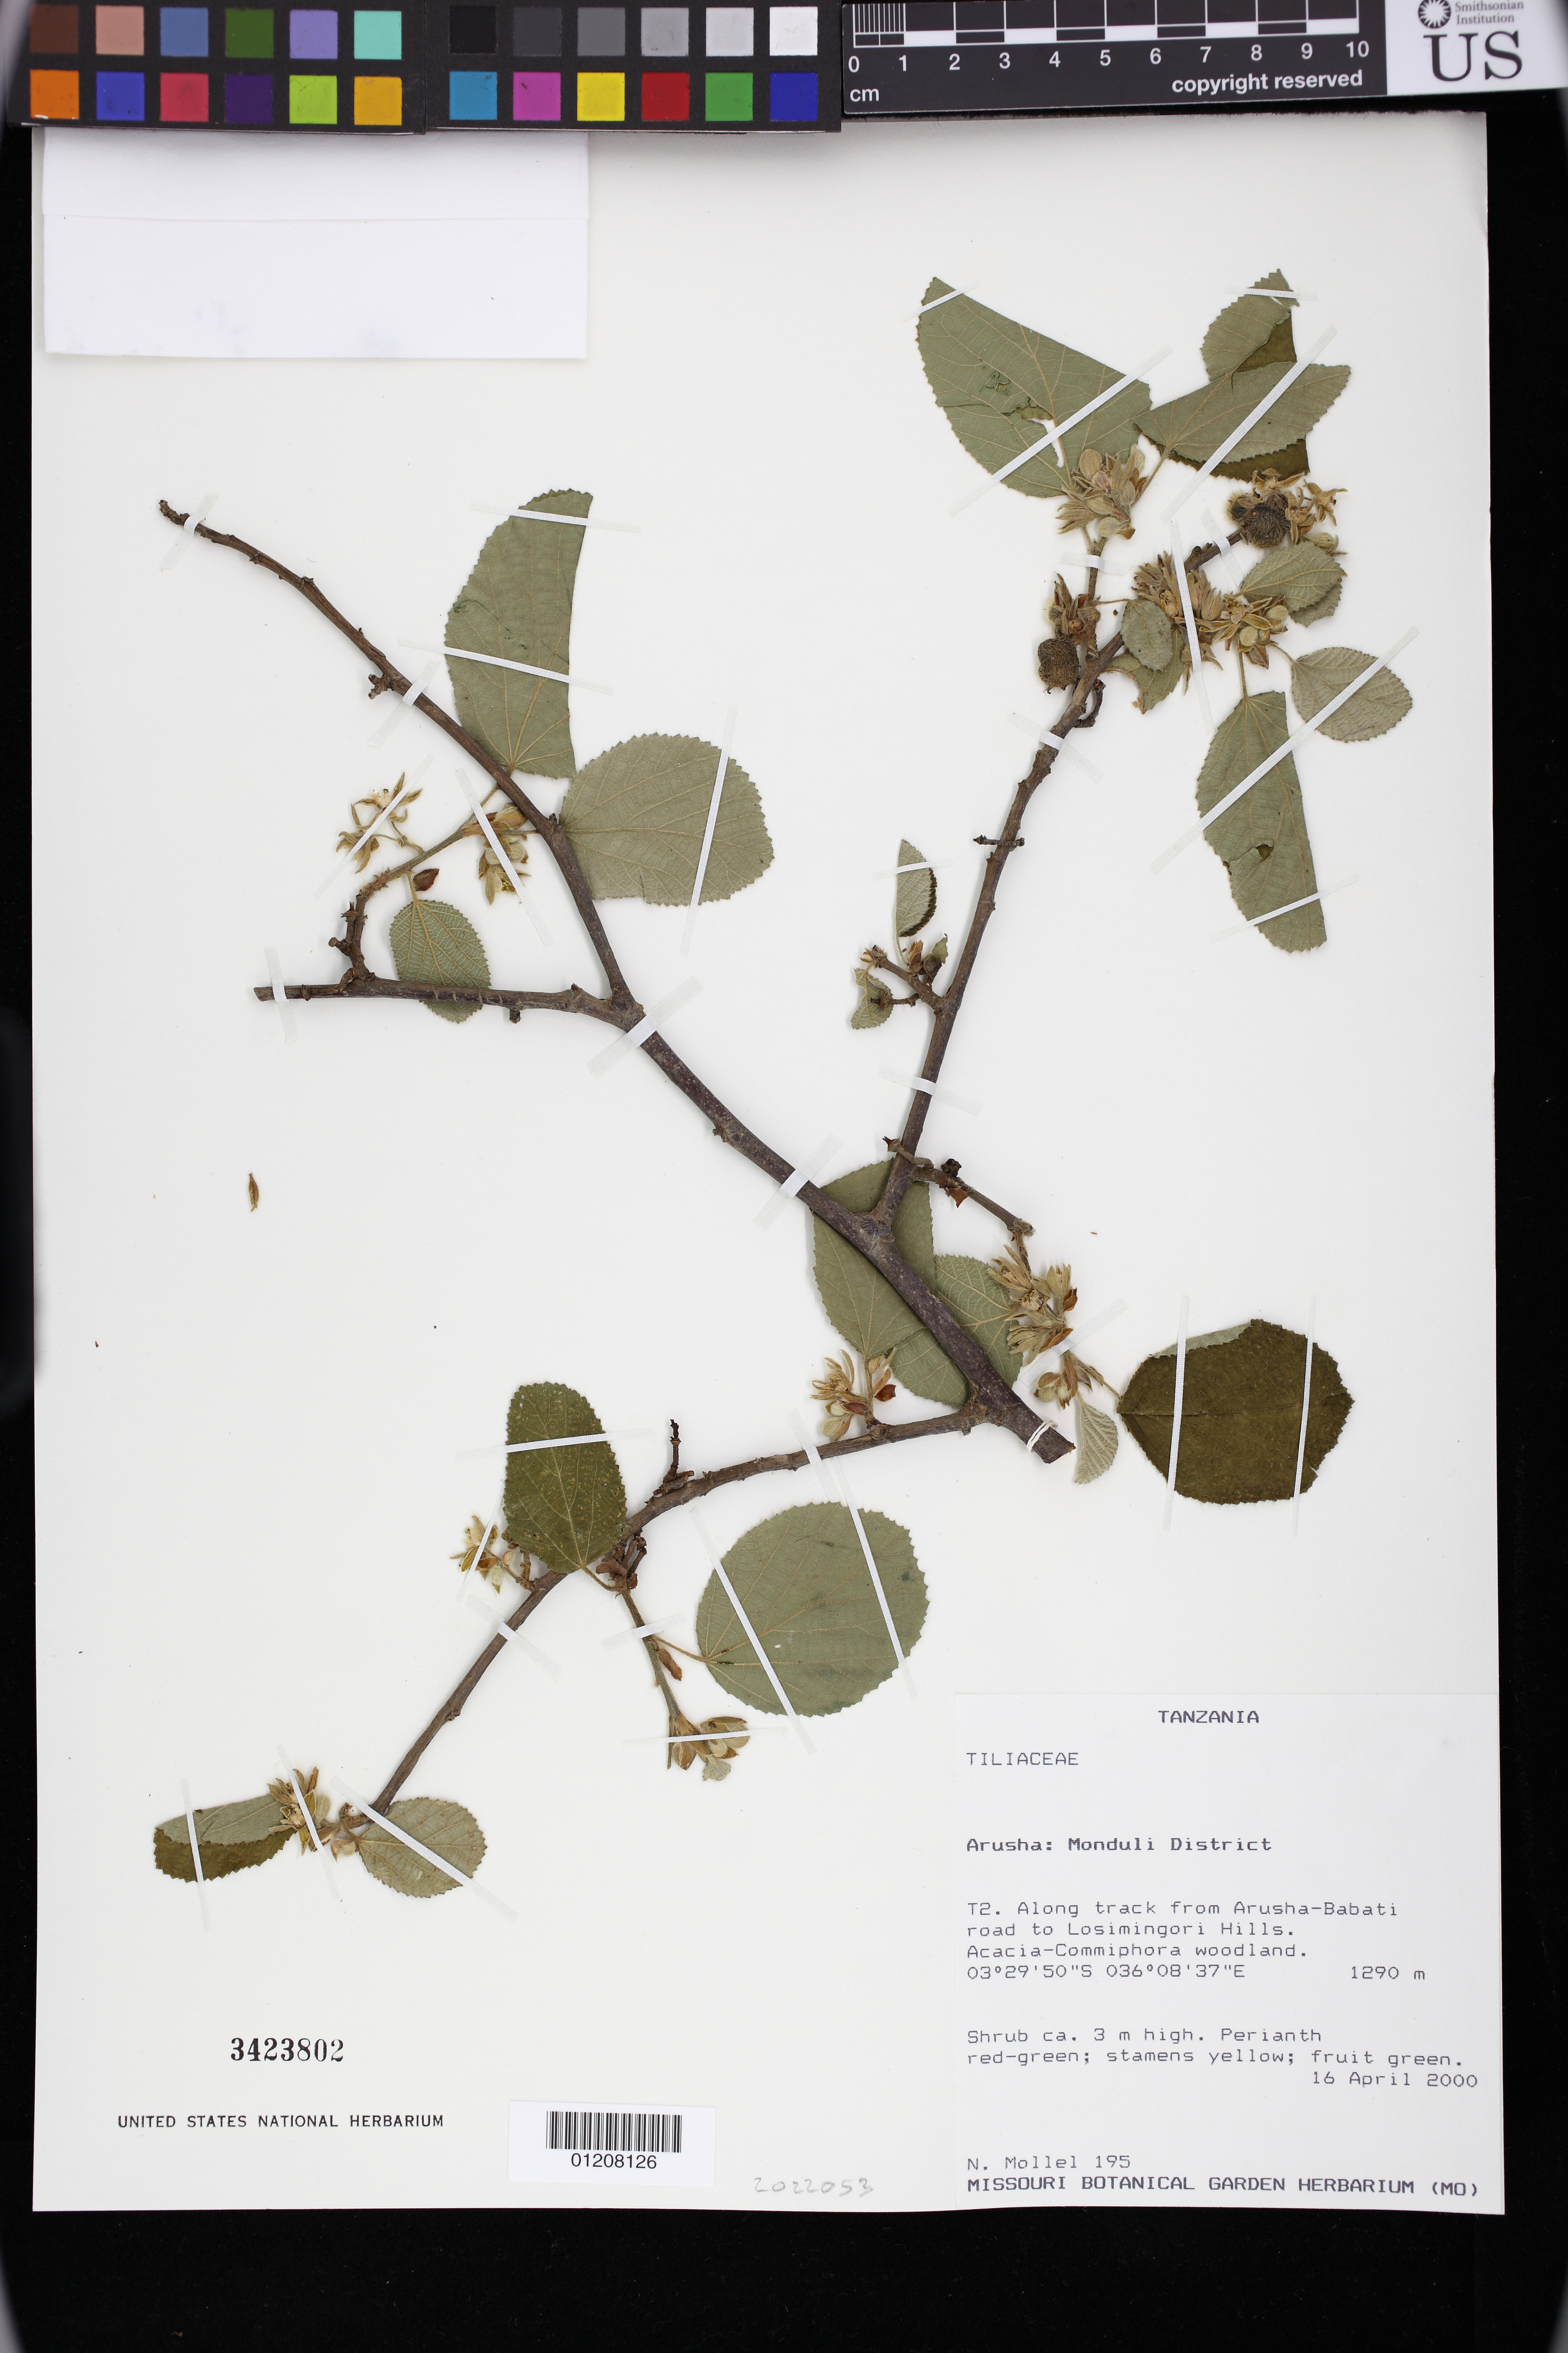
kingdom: Plantae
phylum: Tracheophyta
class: Magnoliopsida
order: Malvales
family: Malvaceae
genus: Grewia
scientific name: Grewia sp.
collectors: N. Mollel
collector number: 195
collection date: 2000-04-16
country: Tanzania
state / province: Arusha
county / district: Monduli District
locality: T2. Along track from Arusha-Babati road to Losimingori Hills. Acacia-Commiphora woodland.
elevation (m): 1290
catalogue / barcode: US 3423802